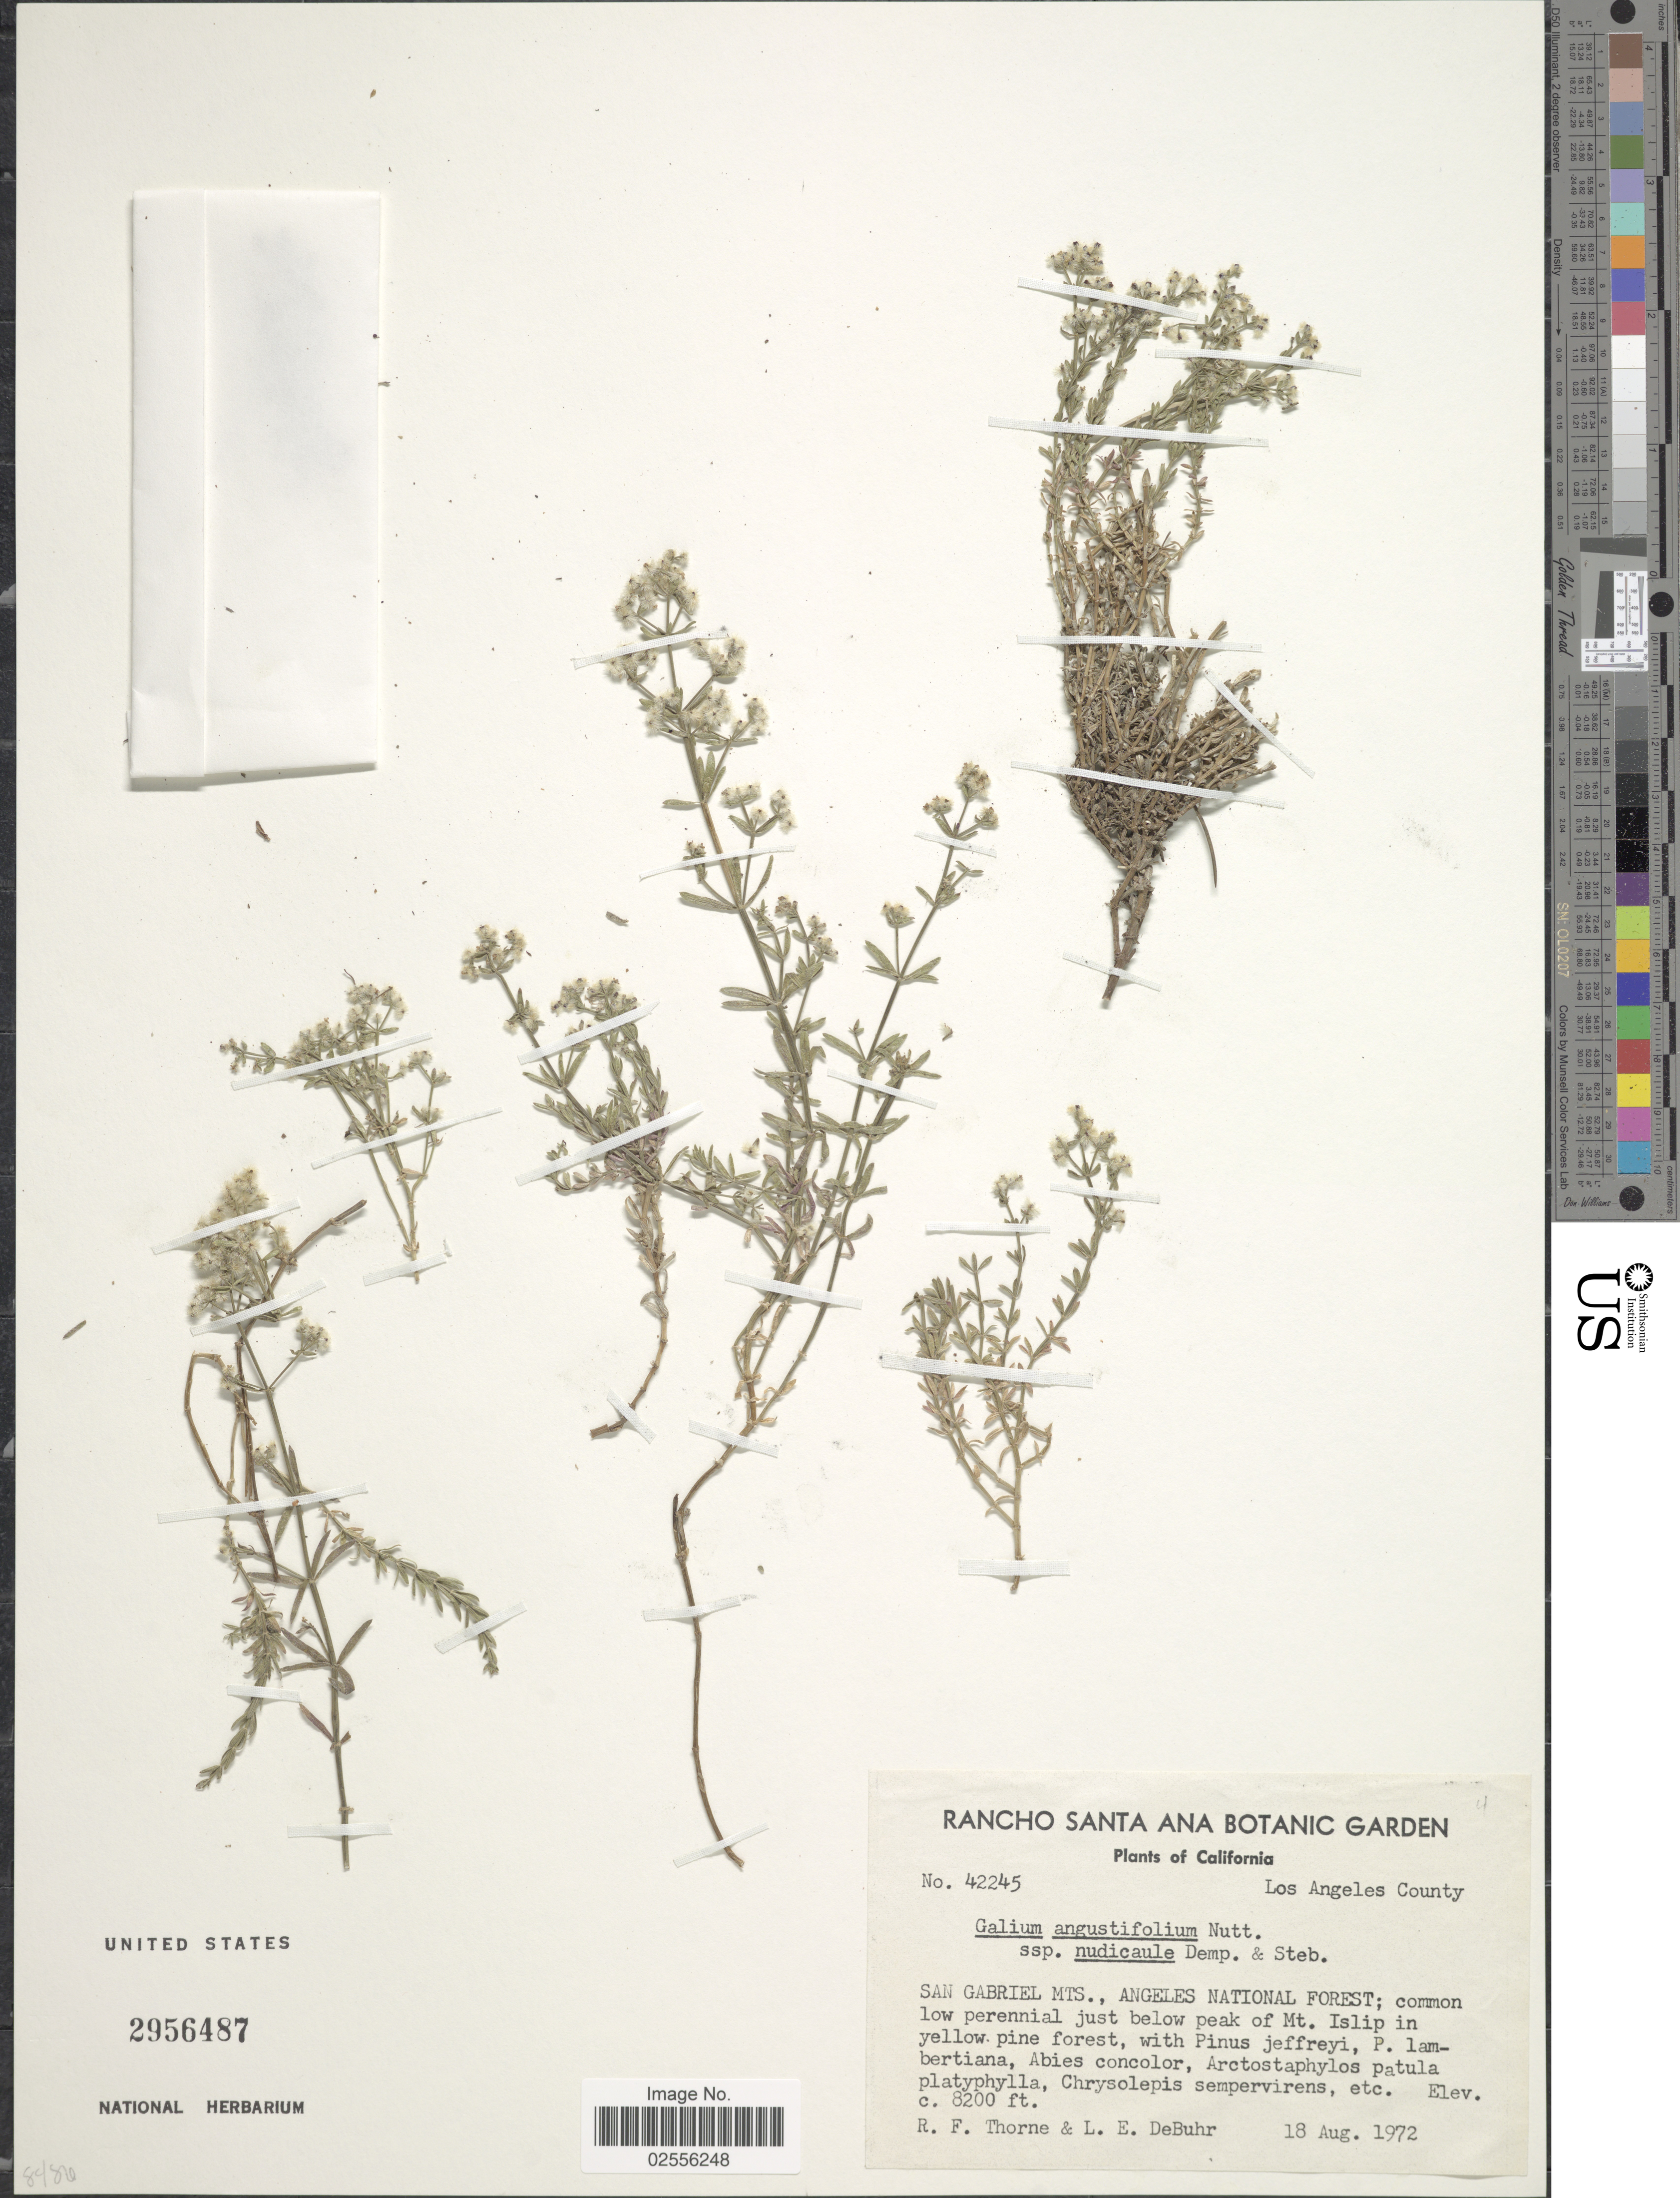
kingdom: Plantae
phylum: Tracheophyta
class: Magnoliopsida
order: Gentianales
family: Rubiaceae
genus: Galium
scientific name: Galium angustifolium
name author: Nutt.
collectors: R. F. Thorne & L. DeBuhr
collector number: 42245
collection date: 1972-08-18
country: United States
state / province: California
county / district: Los Angeles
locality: San Gabriel Mts., Angeles National Forest. Los Angeles County.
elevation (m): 2499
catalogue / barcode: US 2956487